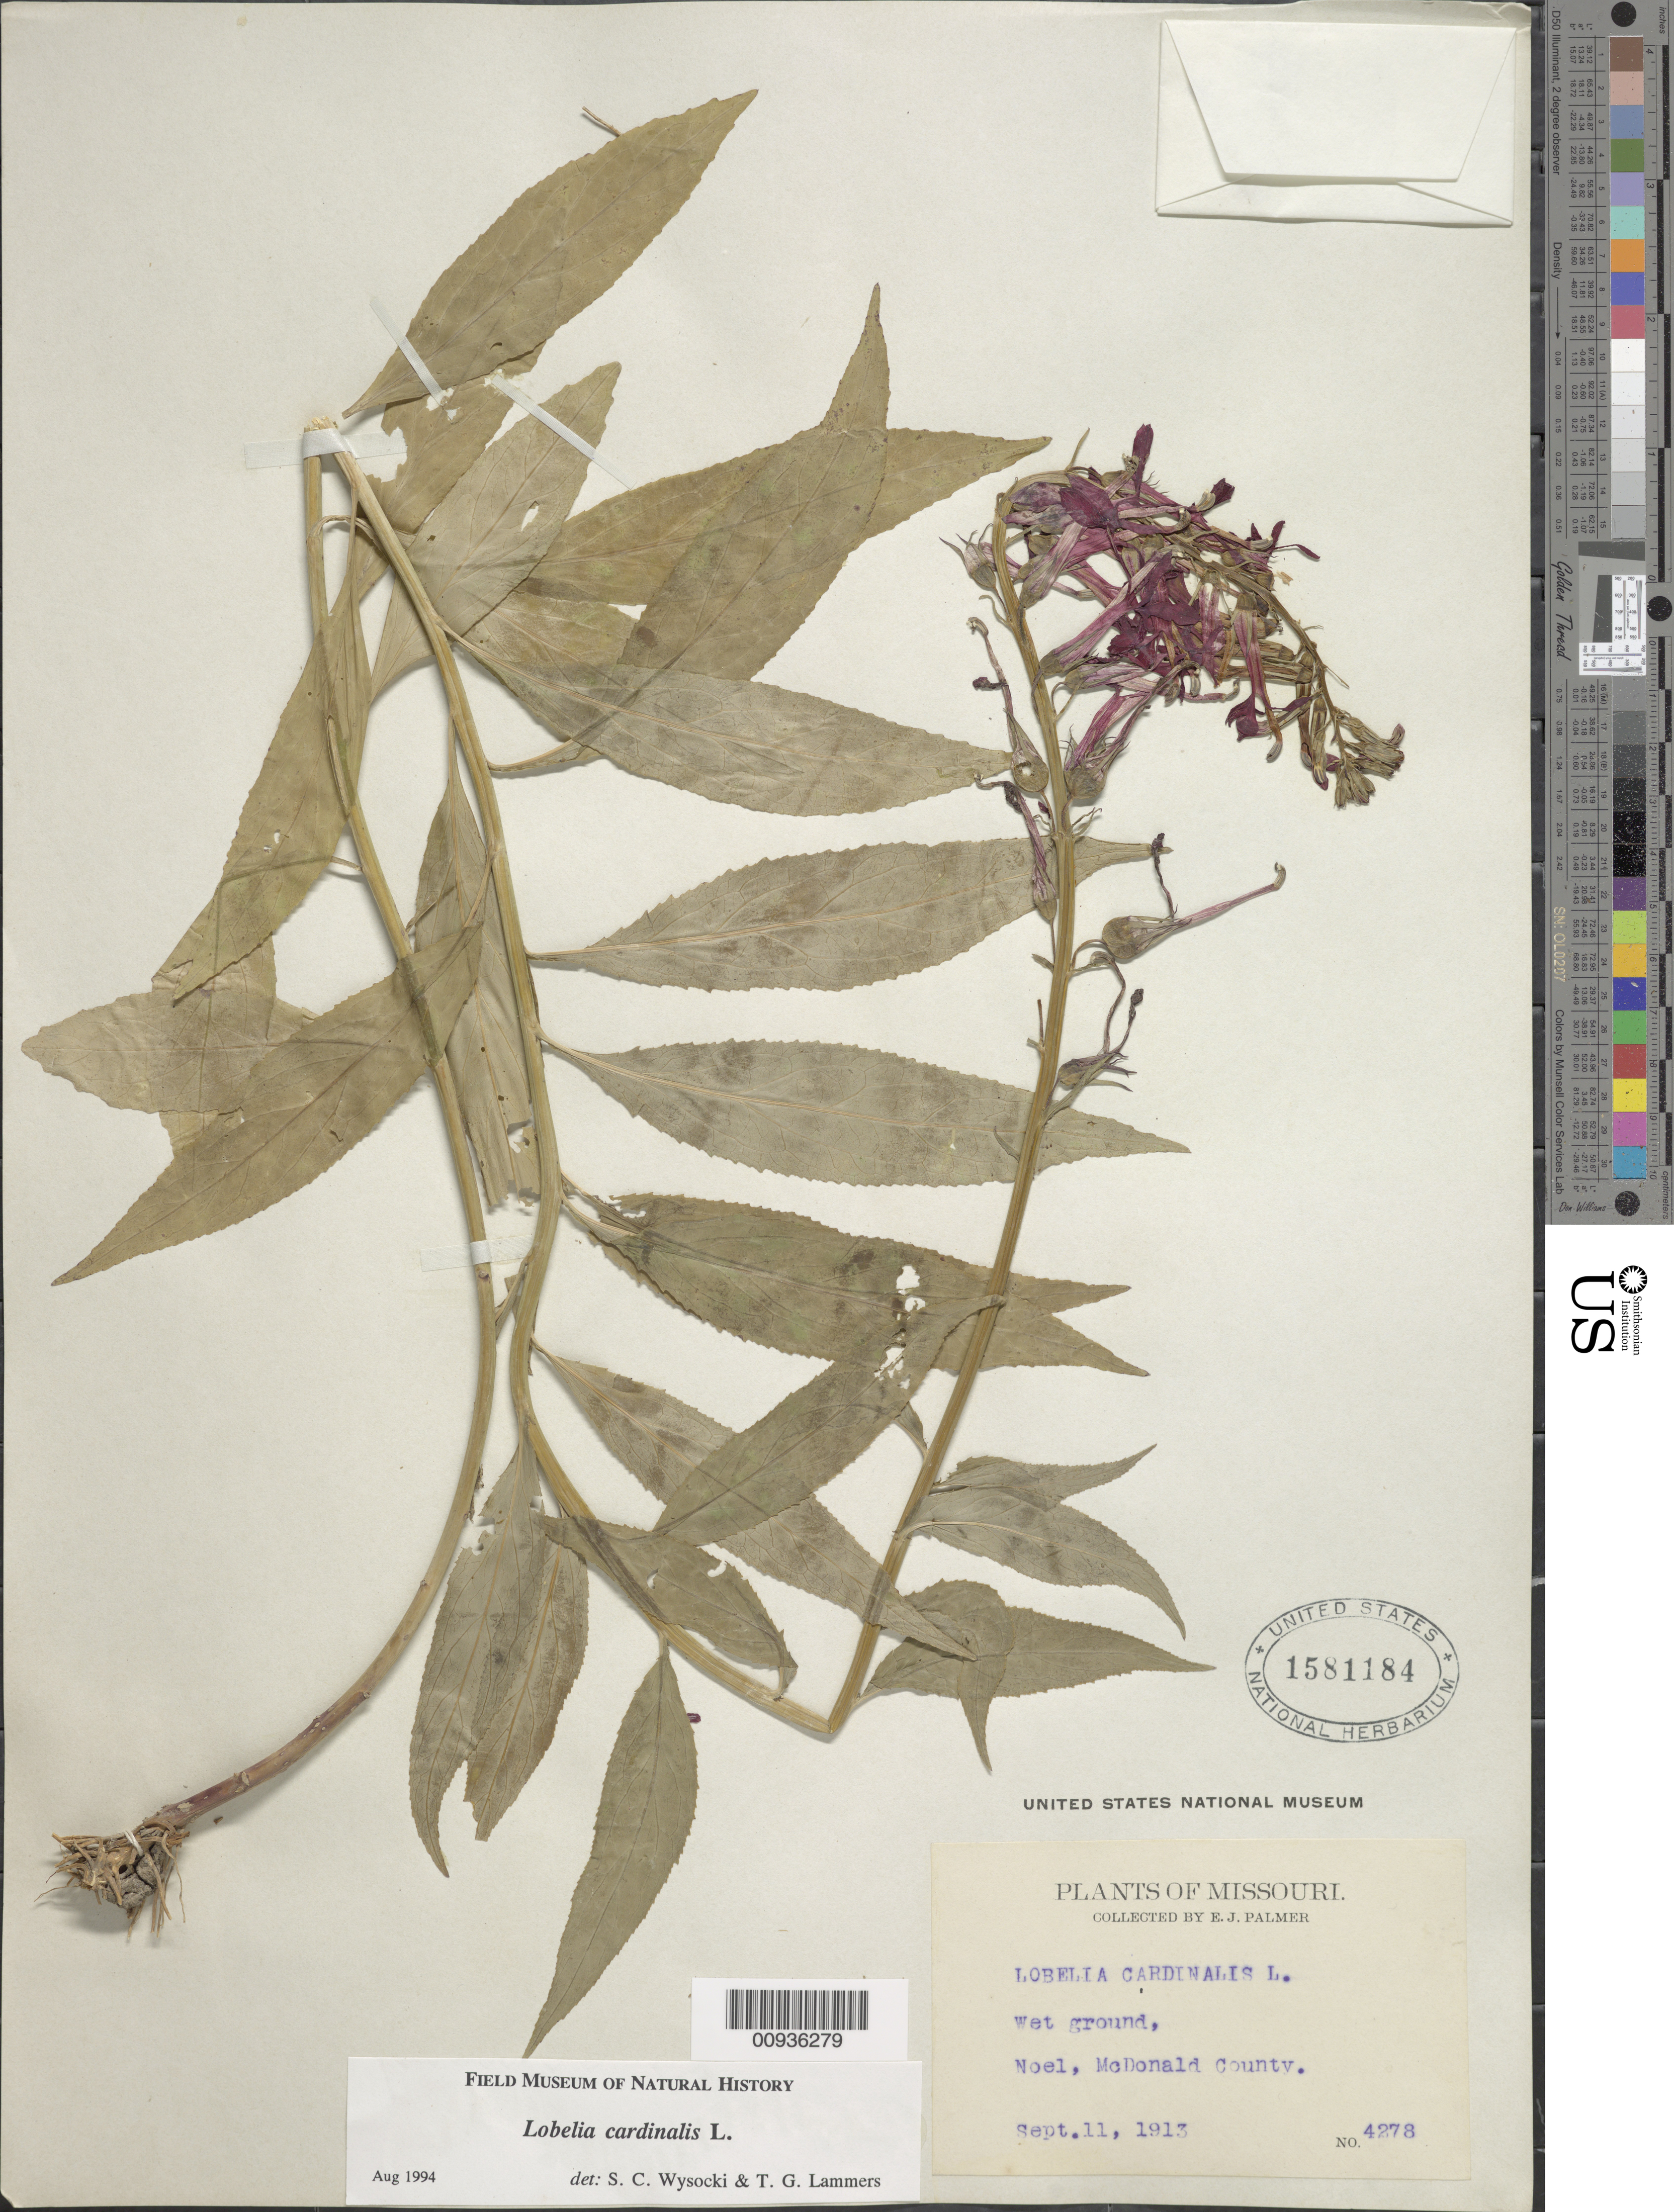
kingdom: Plantae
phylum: Tracheophyta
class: Magnoliopsida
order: Asterales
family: Campanulaceae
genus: Lobelia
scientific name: Lobelia cardinalis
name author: L.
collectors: E. J. Palmer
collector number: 4278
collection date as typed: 11 Sep 1913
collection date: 1913-09-11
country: United States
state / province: Missouri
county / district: McDonald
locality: Noel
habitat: wet ground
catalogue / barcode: US 1581184